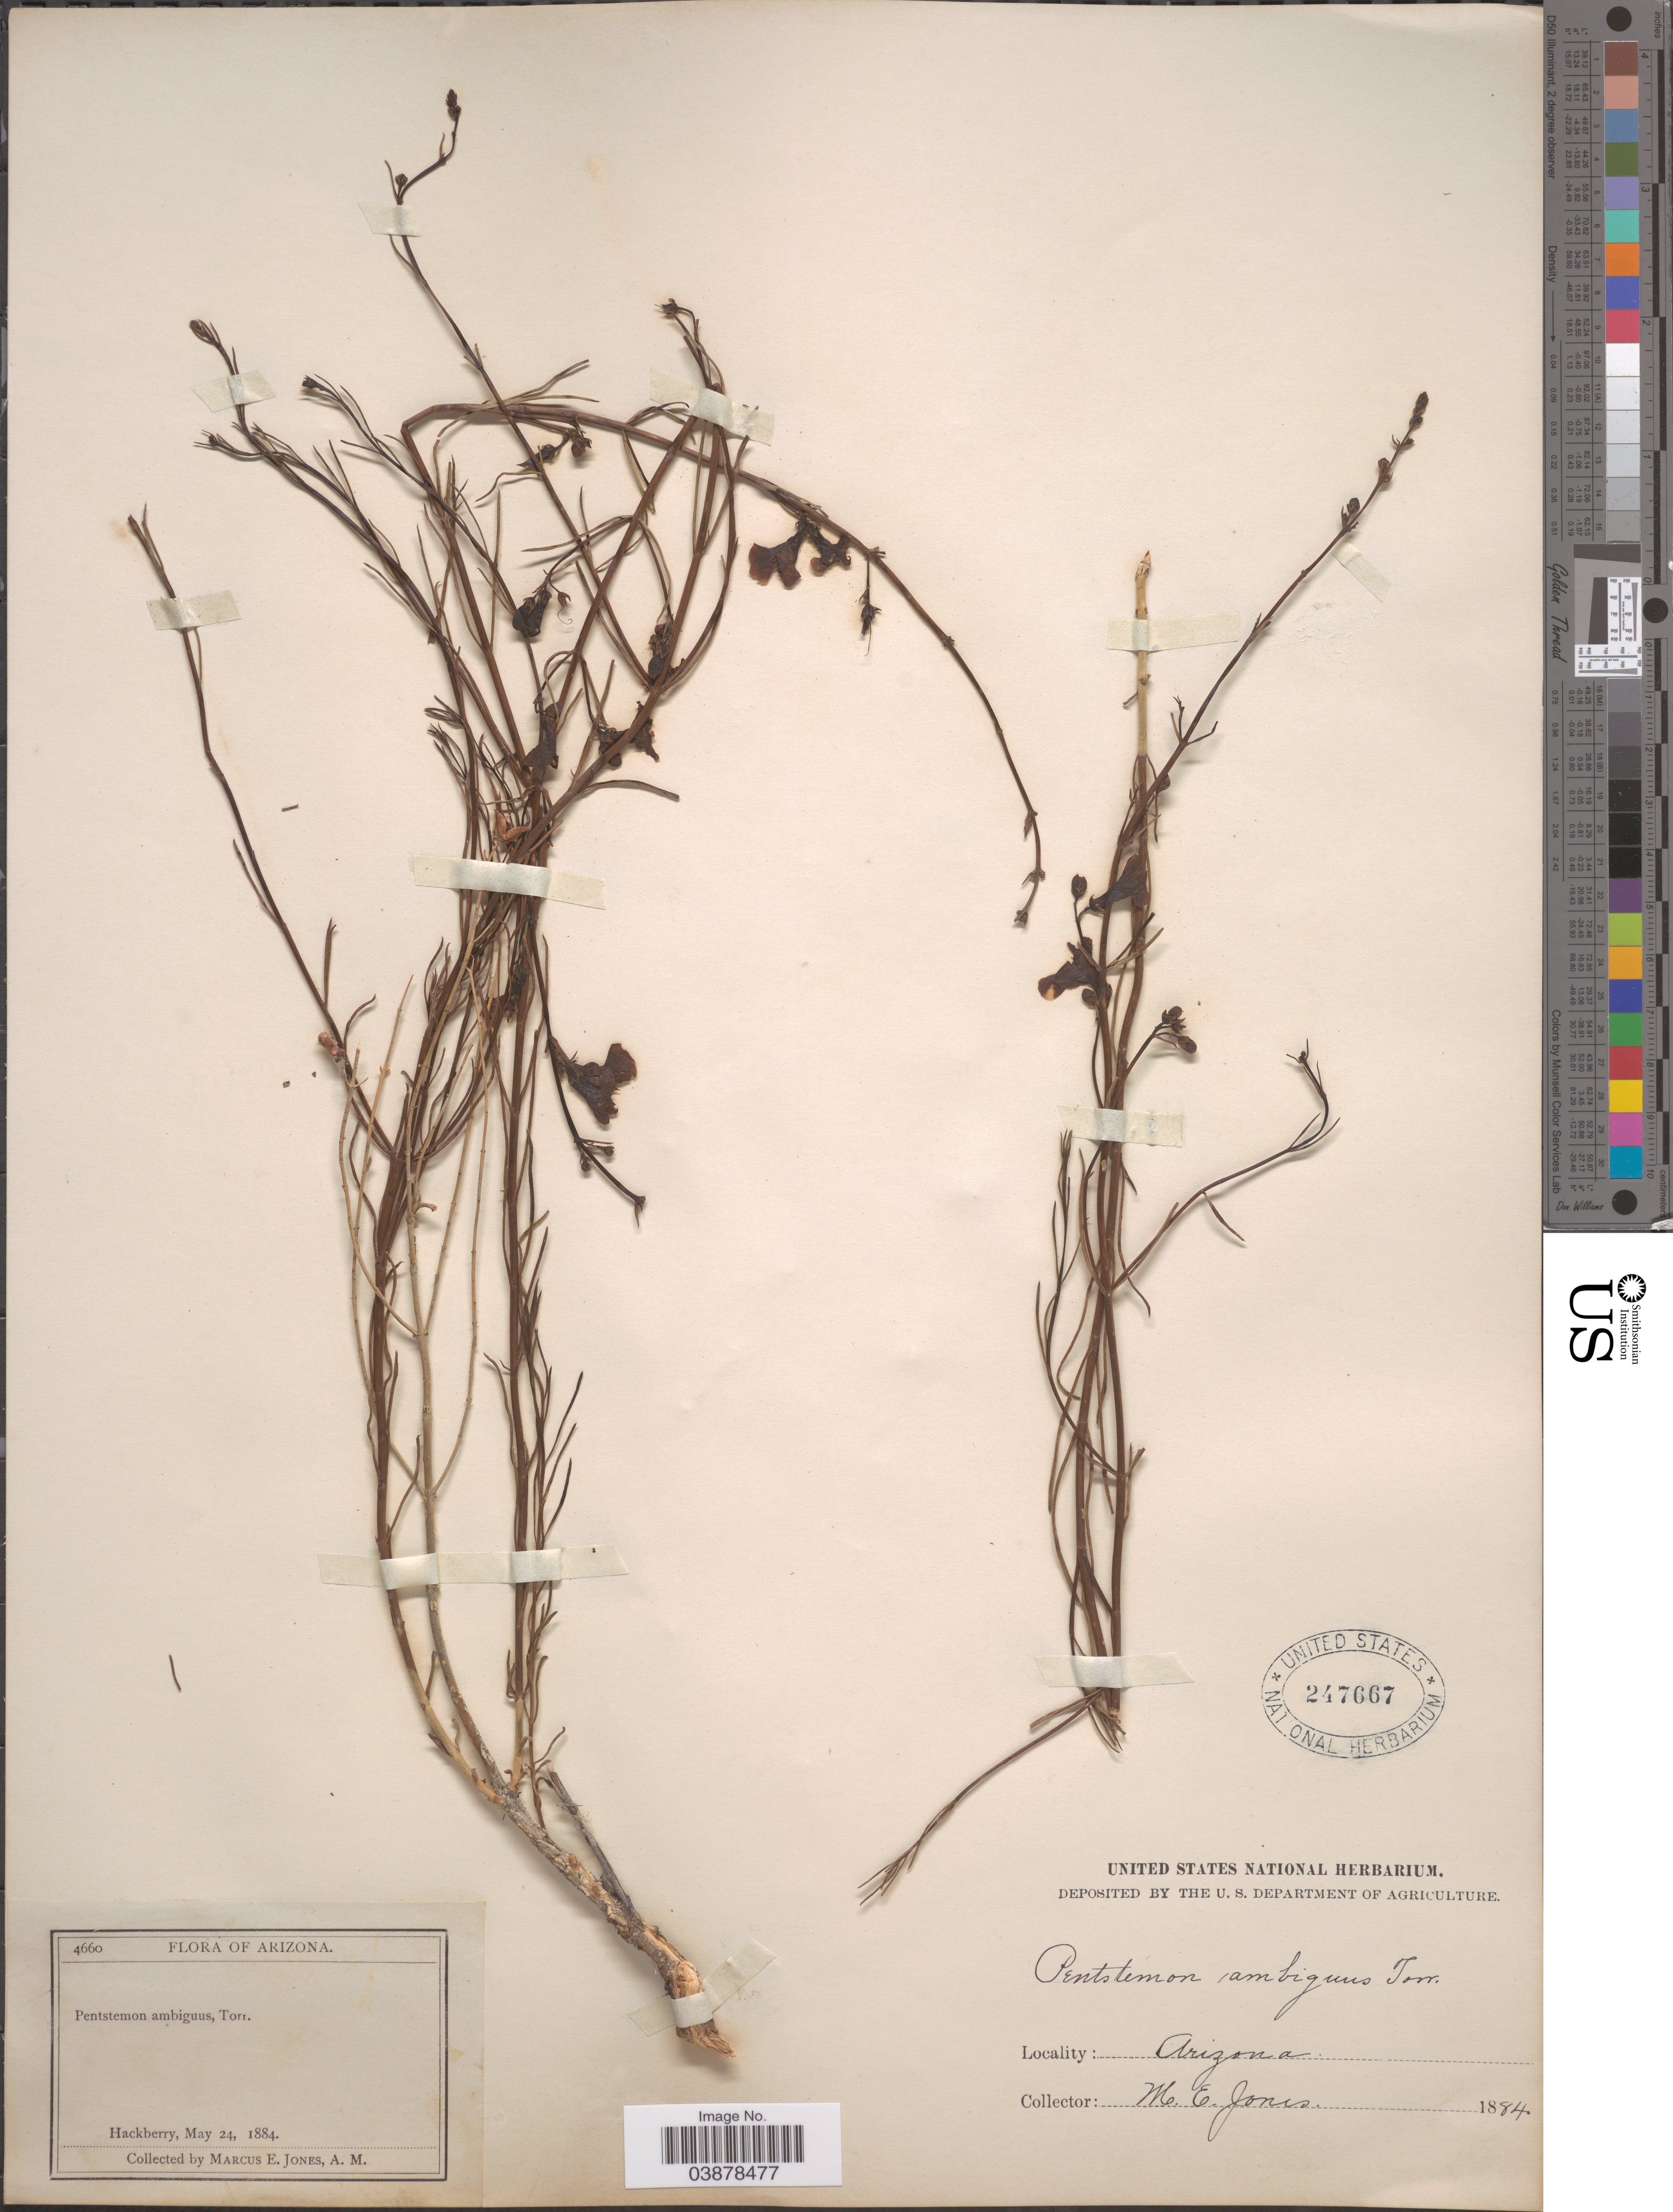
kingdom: Plantae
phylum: Tracheophyta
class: Magnoliopsida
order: Lamiales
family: Plantaginaceae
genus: Penstemon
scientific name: Penstemon thurberi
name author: Torr.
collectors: M. E. Jones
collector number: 4660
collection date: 1884-05-24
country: United States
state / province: Arizona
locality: Hackberry.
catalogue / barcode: US 247667